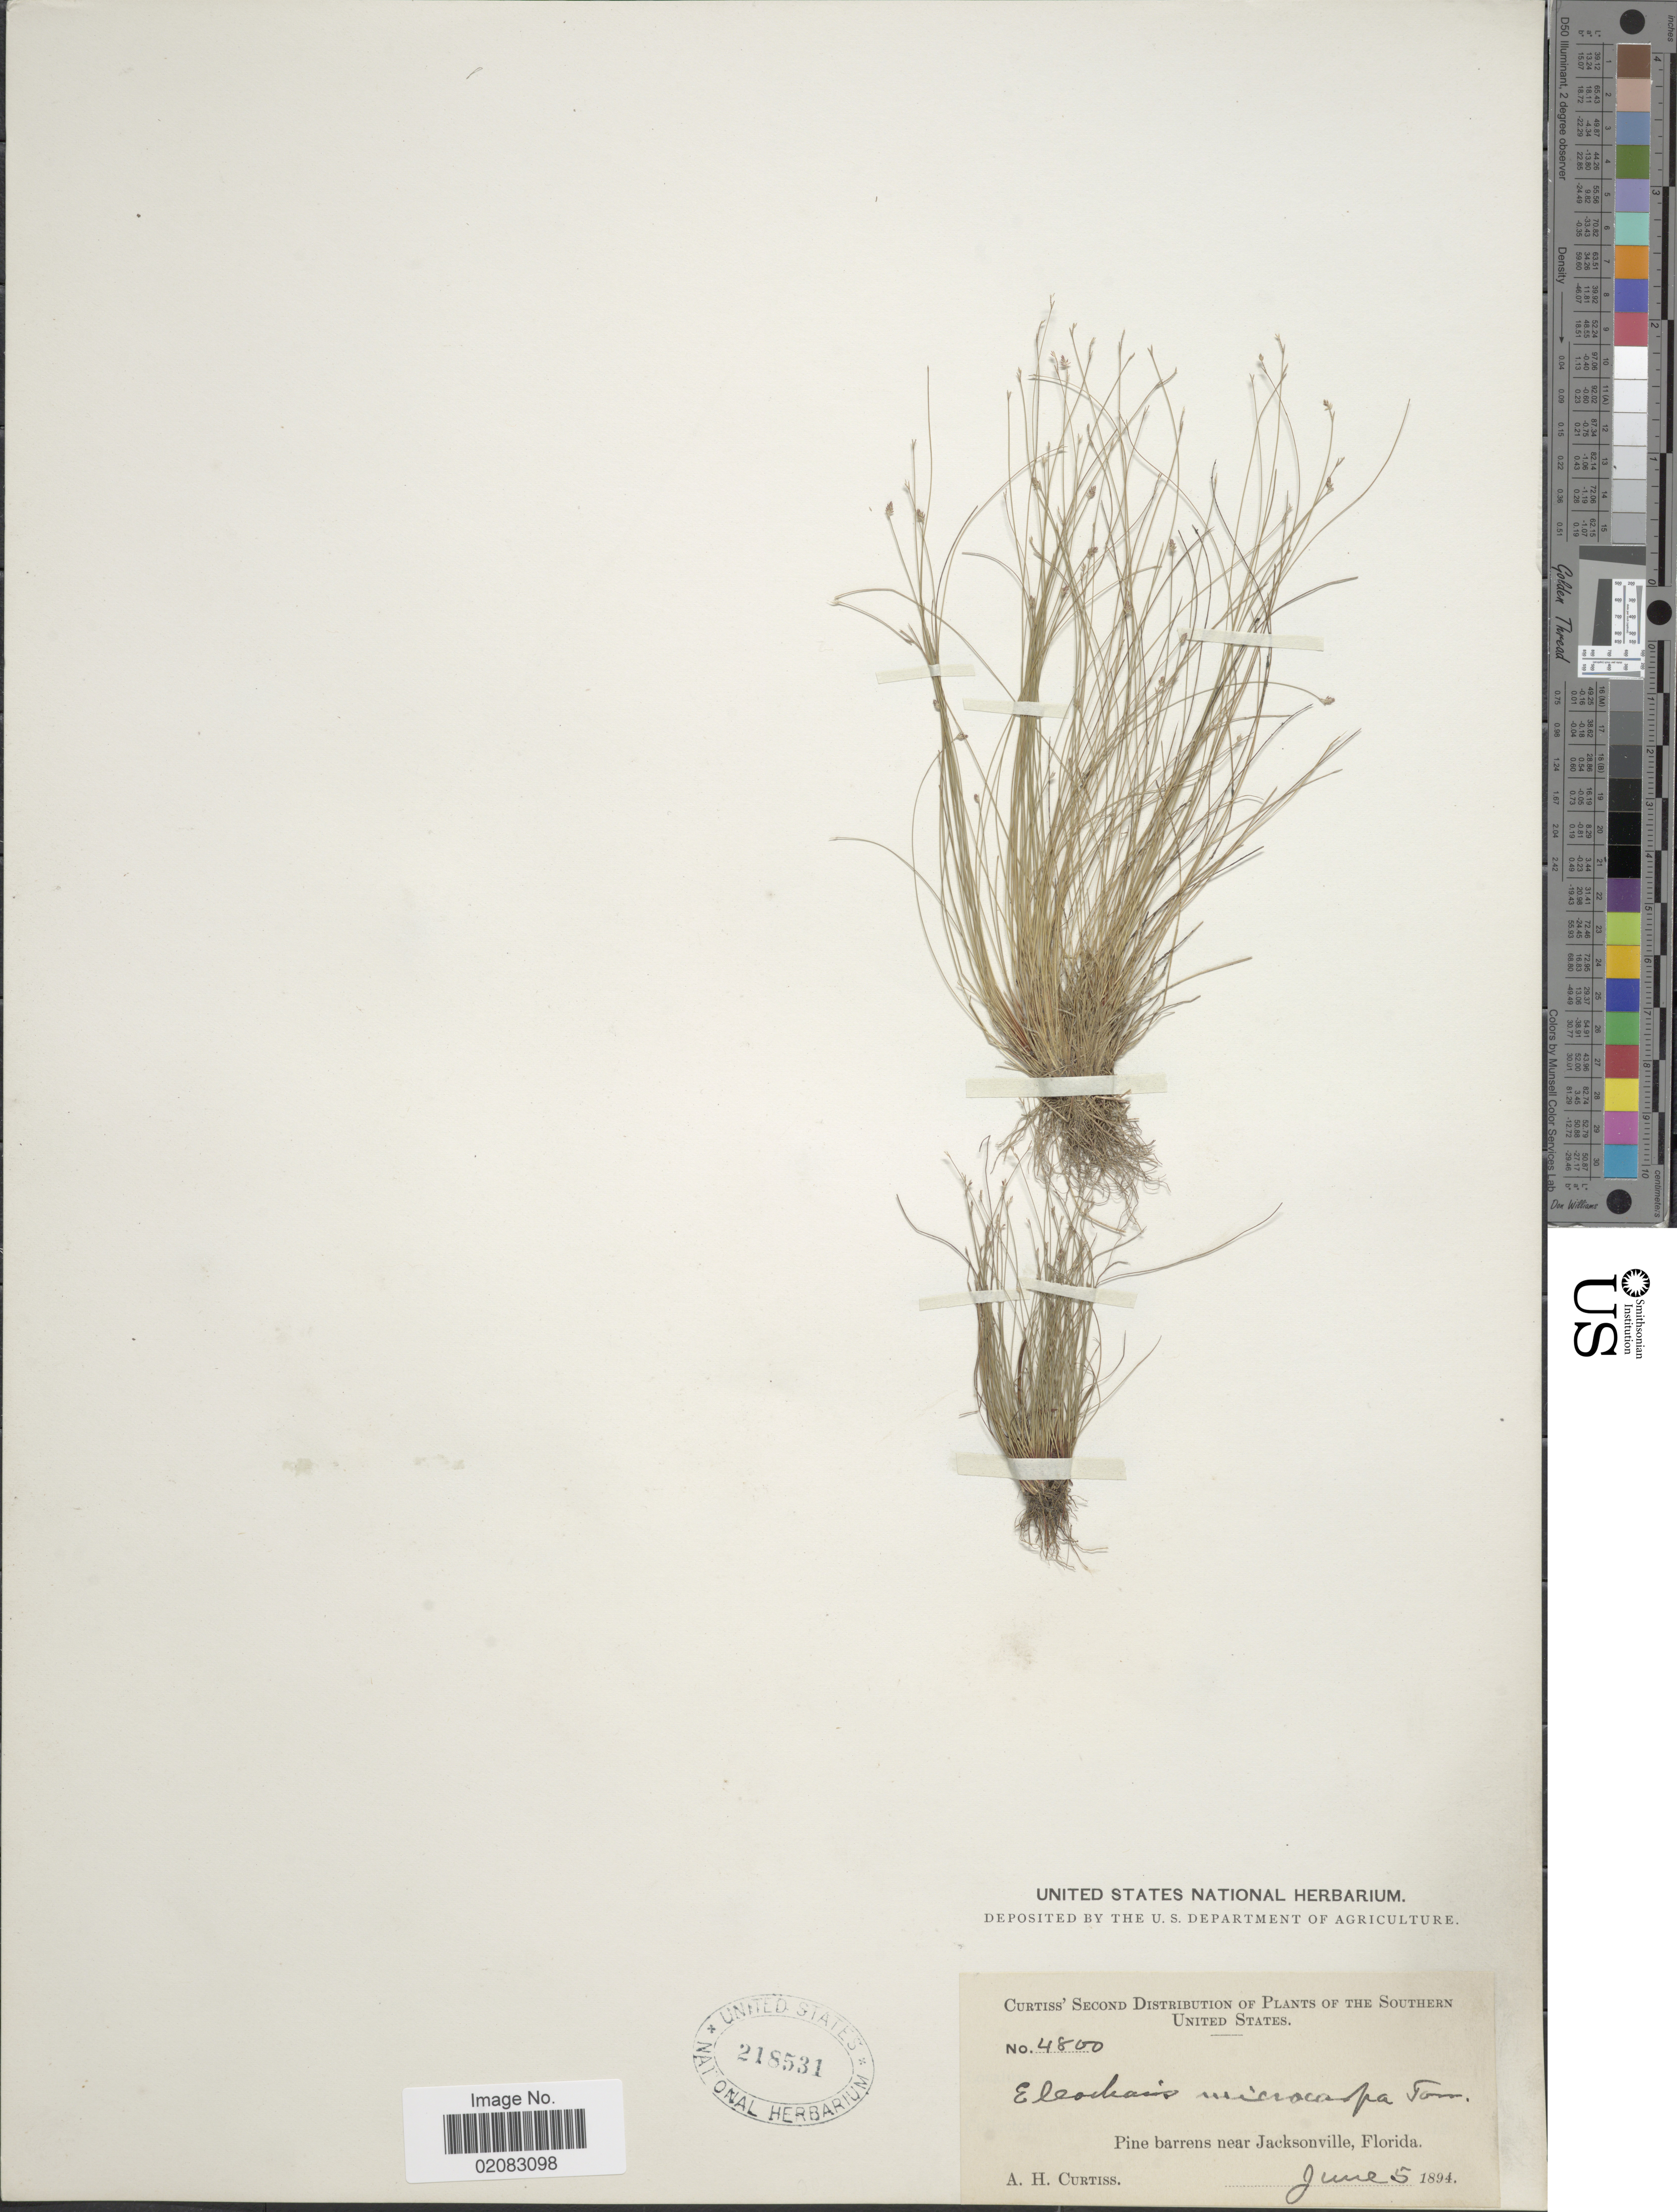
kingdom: Plantae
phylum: Tracheophyta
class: Liliopsida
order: Poales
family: Cyperaceae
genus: Eleocharis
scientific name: Eleocharis microcarpa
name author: Torr.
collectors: A. H. Curtiss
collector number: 4800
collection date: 1894-06-05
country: United States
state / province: Florida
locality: The Southern United States, Pine barrens near Jacksonville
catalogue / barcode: US 218531